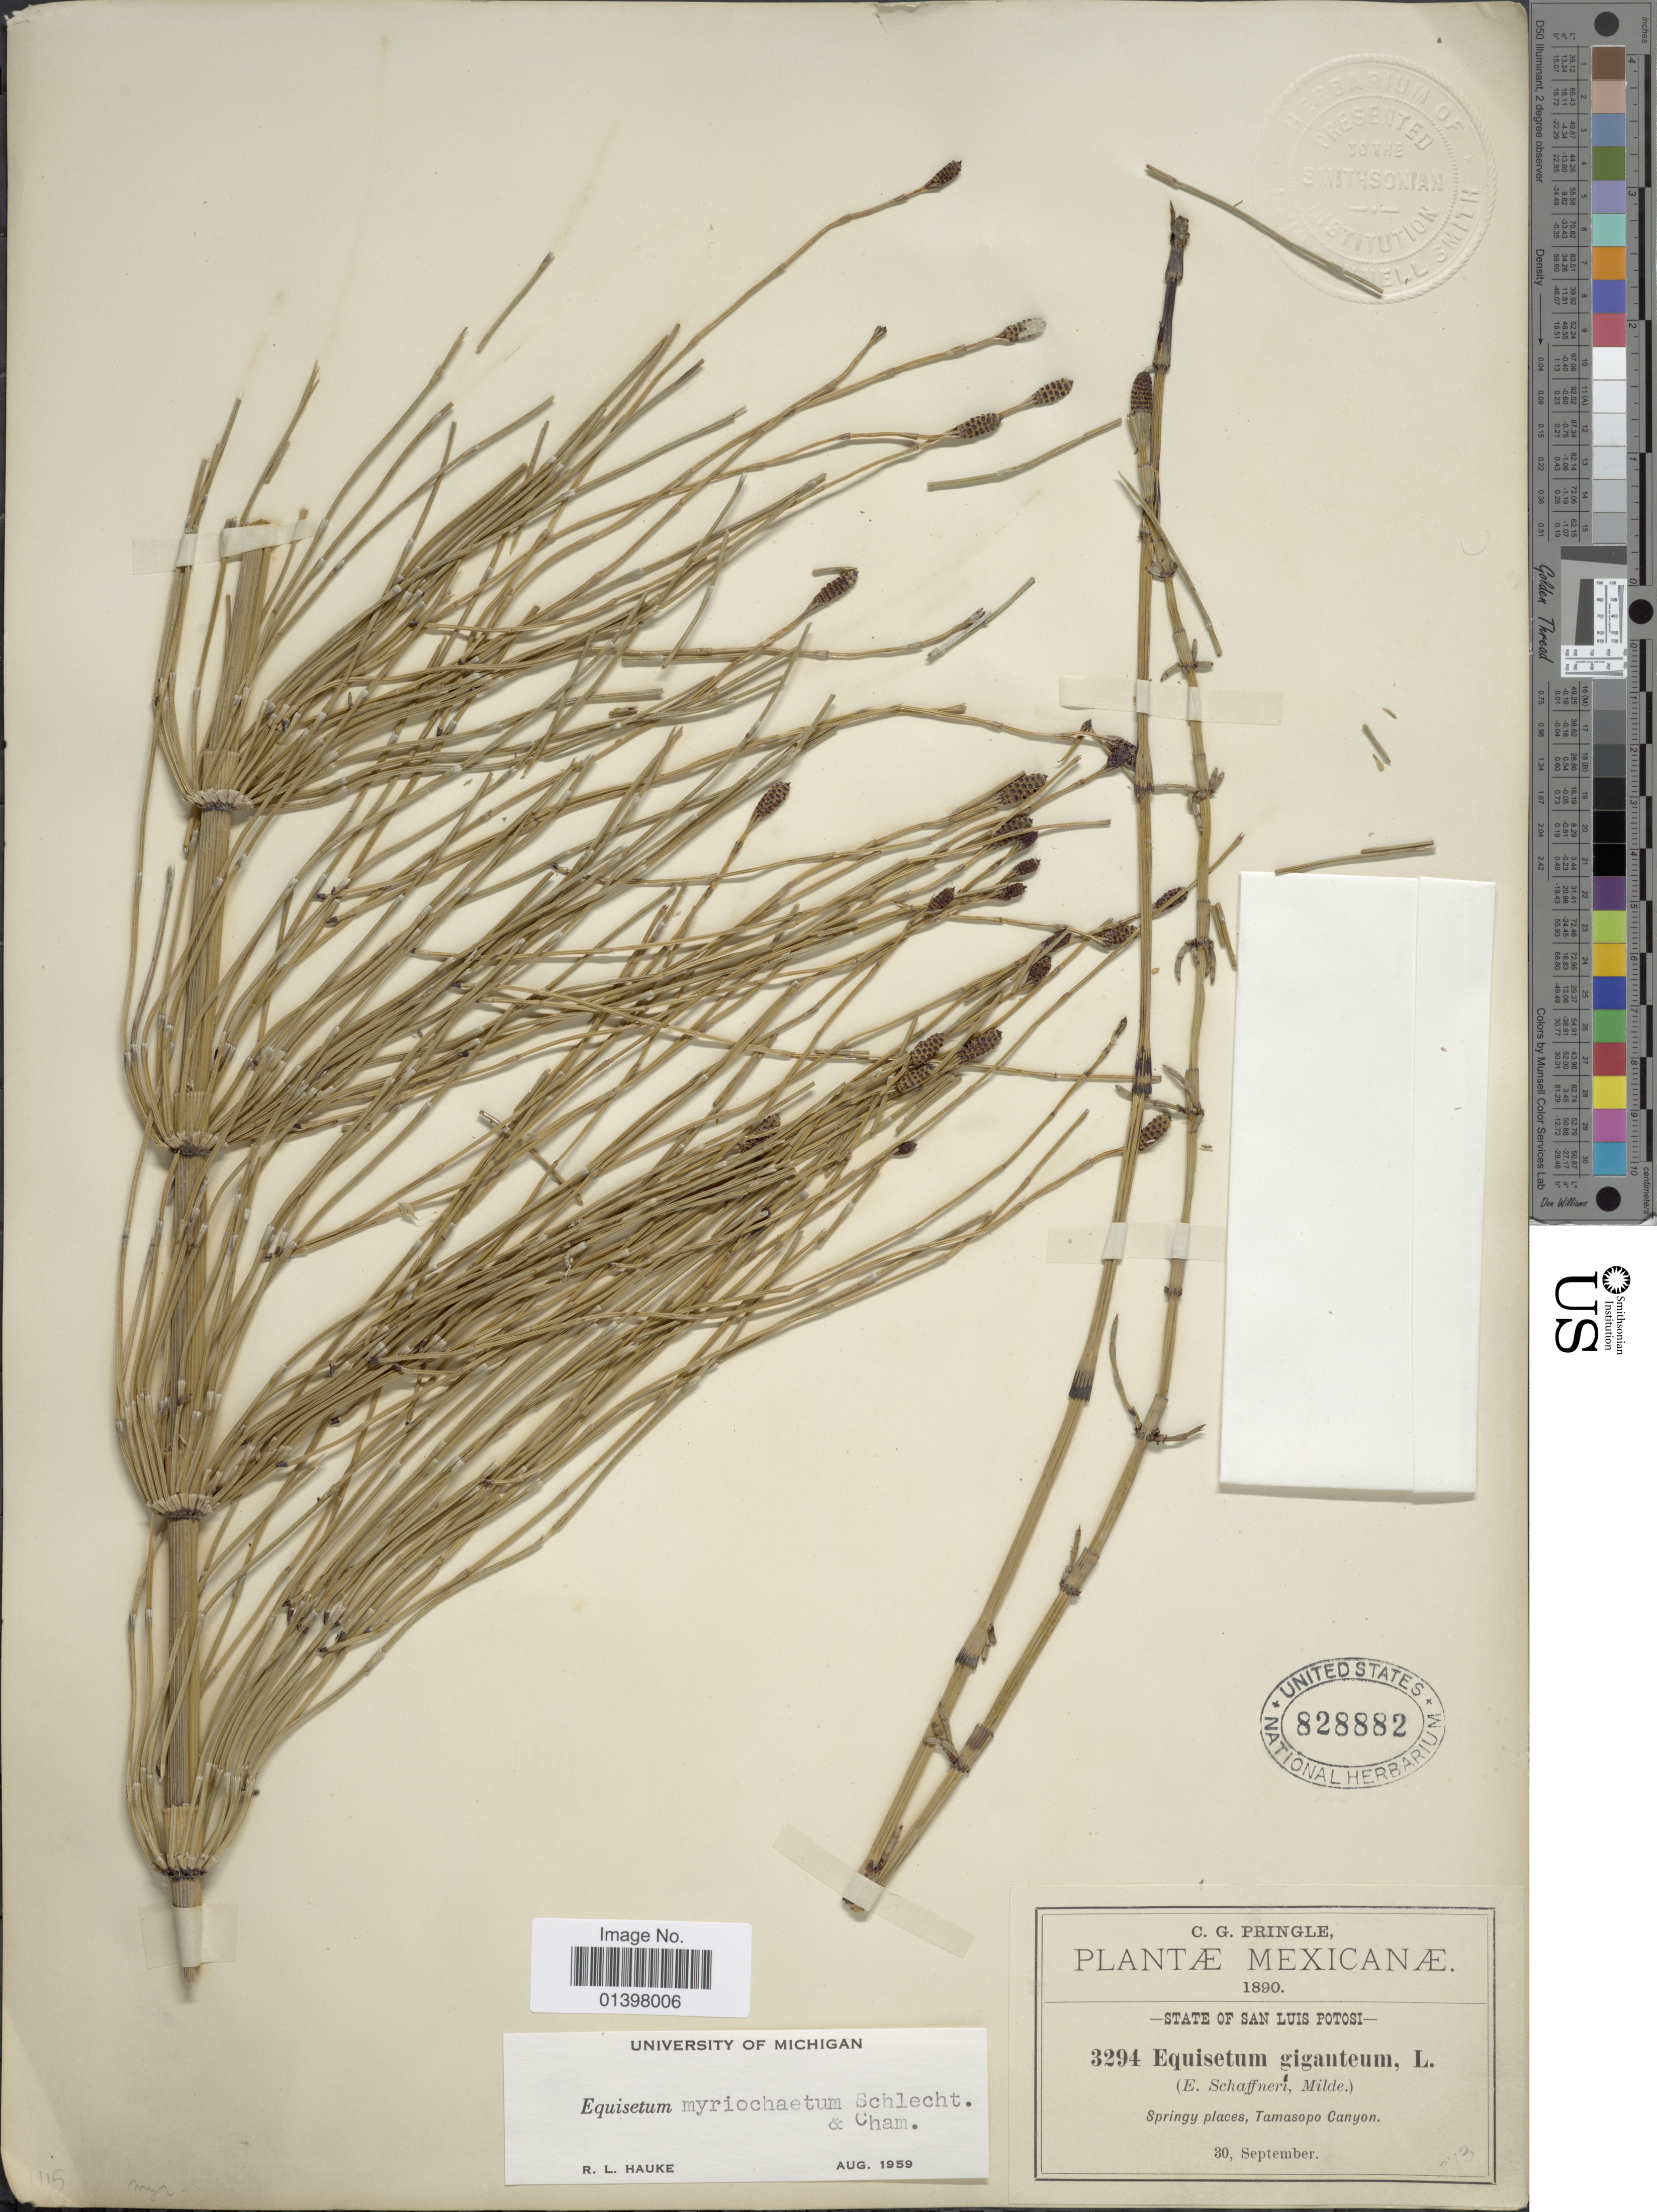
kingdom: Plantae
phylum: Tracheophyta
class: Polypodiopsida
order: Equisetales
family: Equisetaceae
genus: Equisetum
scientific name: Equisetum myriochaetum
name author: Schltdl. & Cham.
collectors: C. G. Pringle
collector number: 3294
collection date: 1890-09-30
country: Mexico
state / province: San Luis Potosí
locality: Springy places, Tamasopo Canyon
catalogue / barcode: US 828882